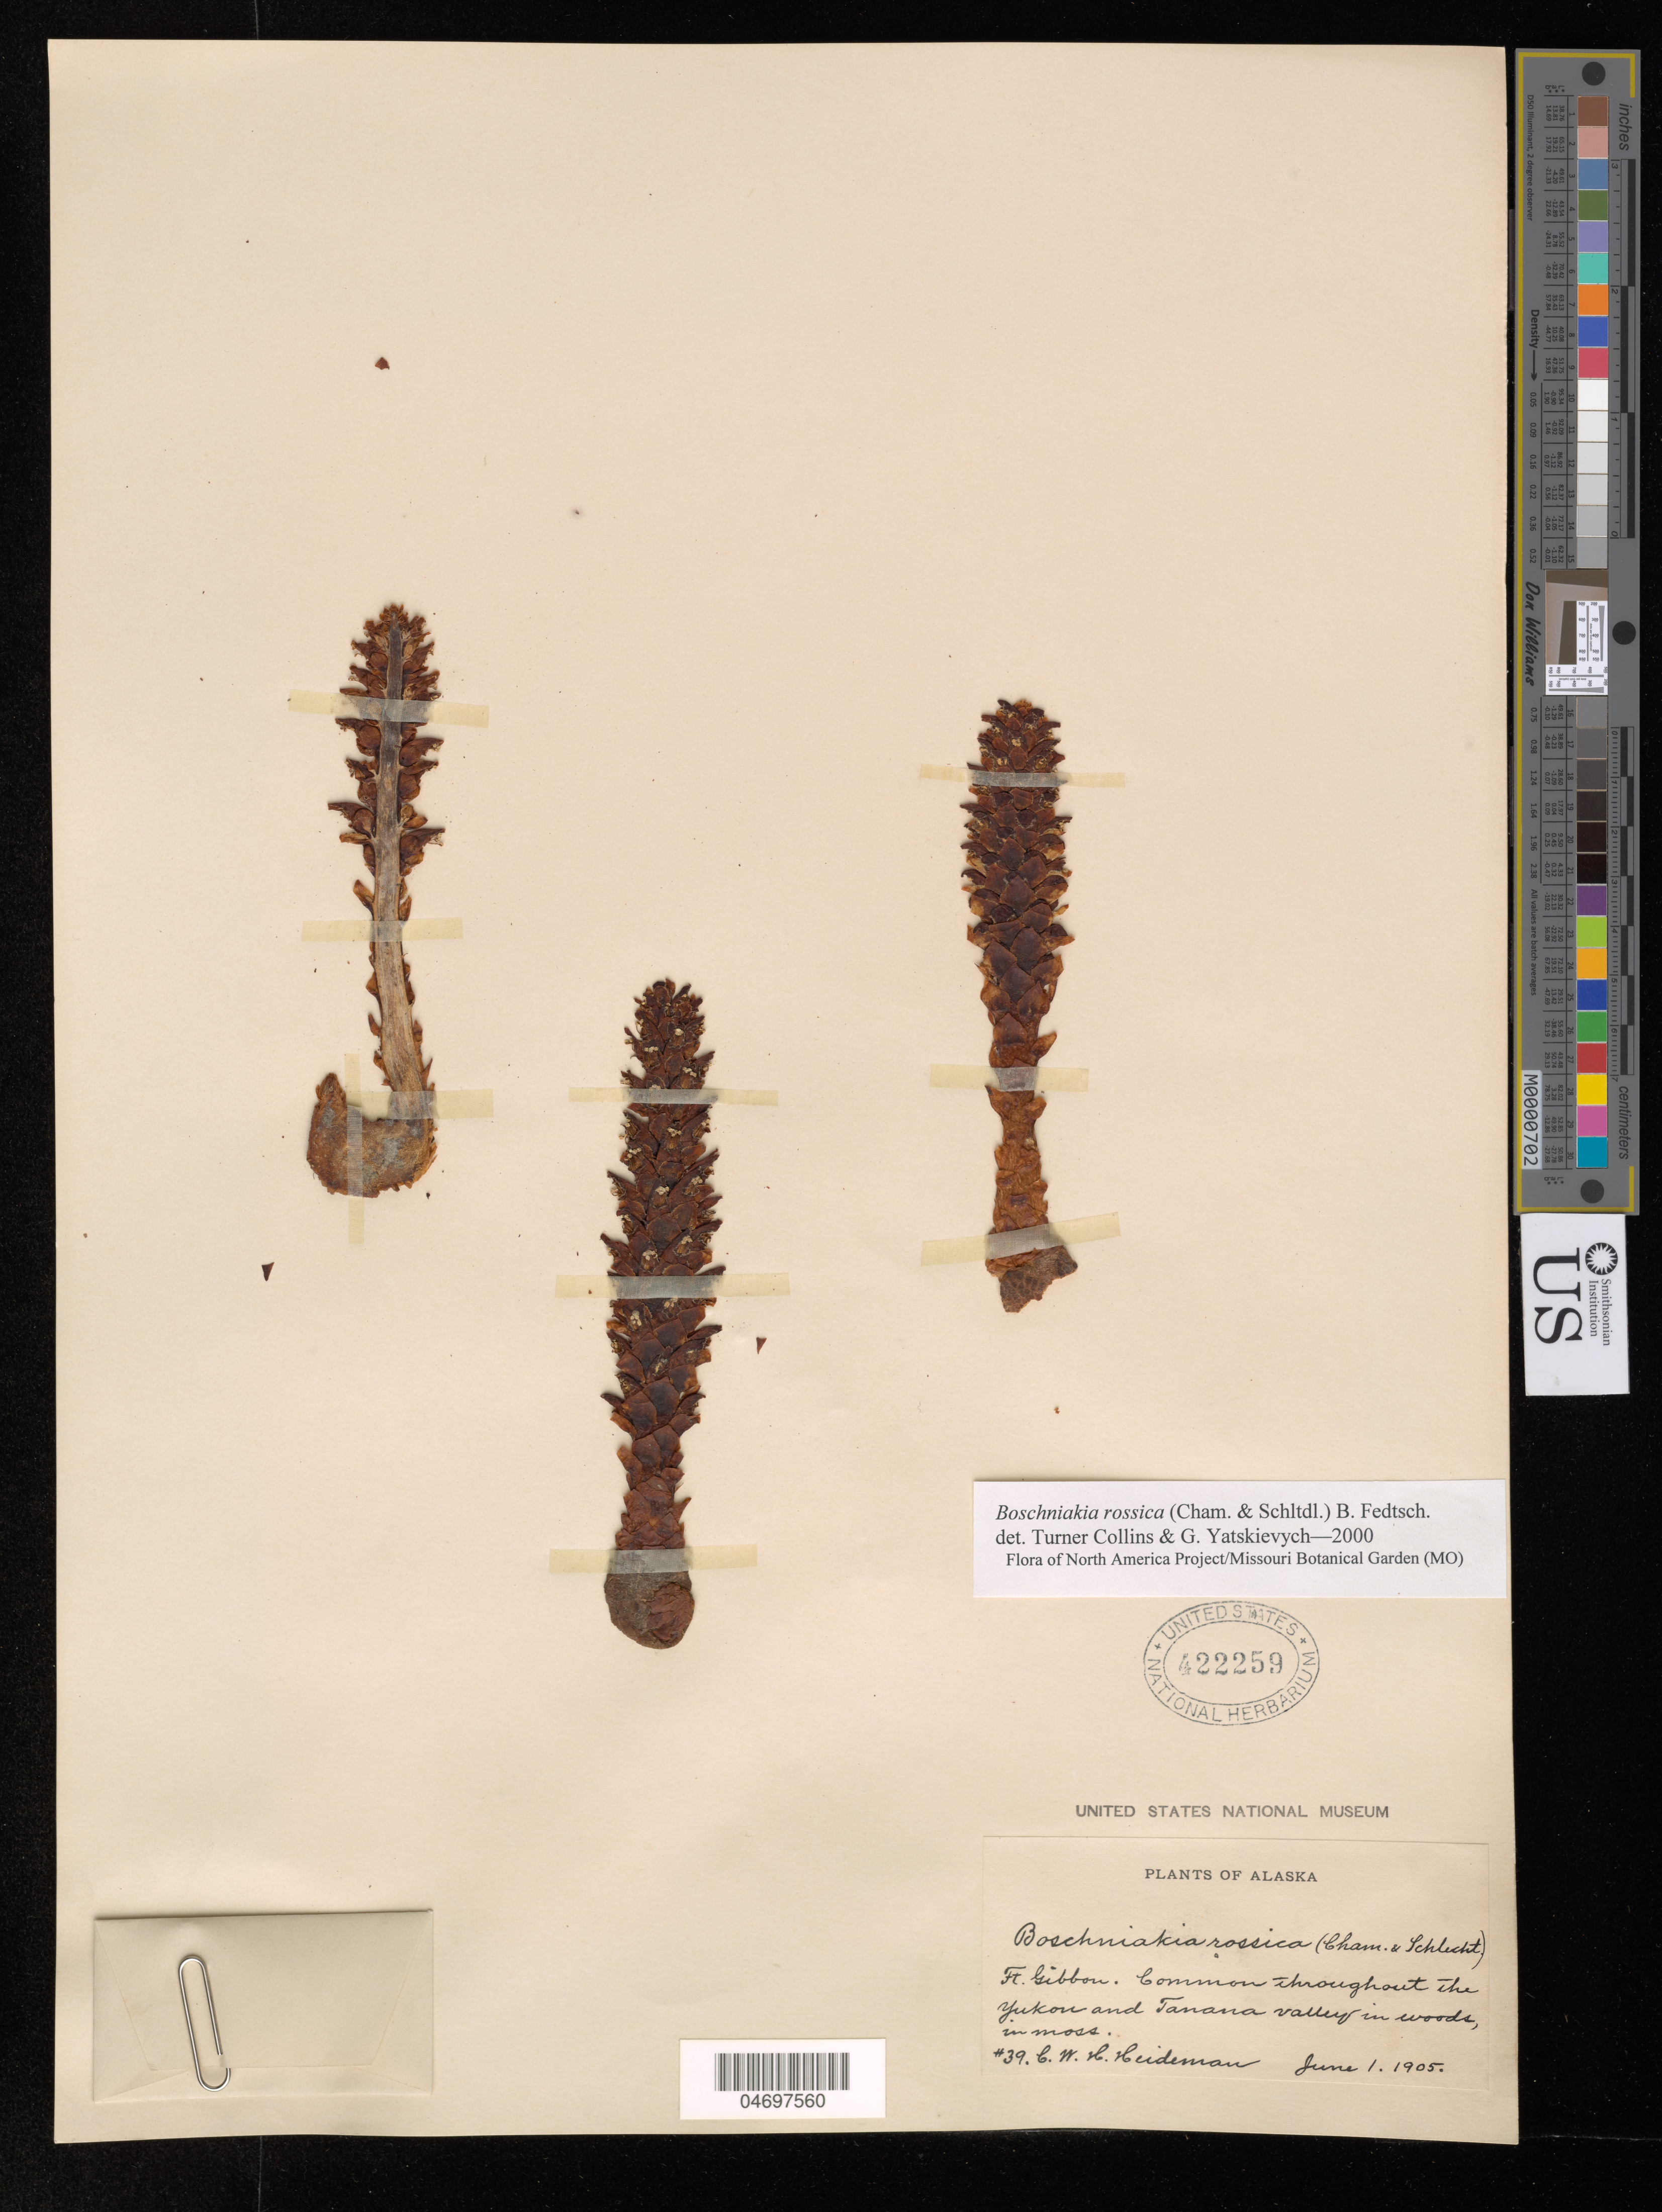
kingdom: Plantae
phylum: Tracheophyta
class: Magnoliopsida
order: Lamiales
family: Orobanchaceae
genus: Boschniakia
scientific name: Boschniakia rossica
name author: (Cham. & Schltdl.) B. Fedtsch.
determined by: Collins, L. T.; Yatskievych, G. A.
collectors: C. Heideman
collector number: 39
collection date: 1905-06-01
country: United States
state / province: Alaska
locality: Ft. Gibbon. Common throughout the Yukon and Tanana valley.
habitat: In moss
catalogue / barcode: US 422259